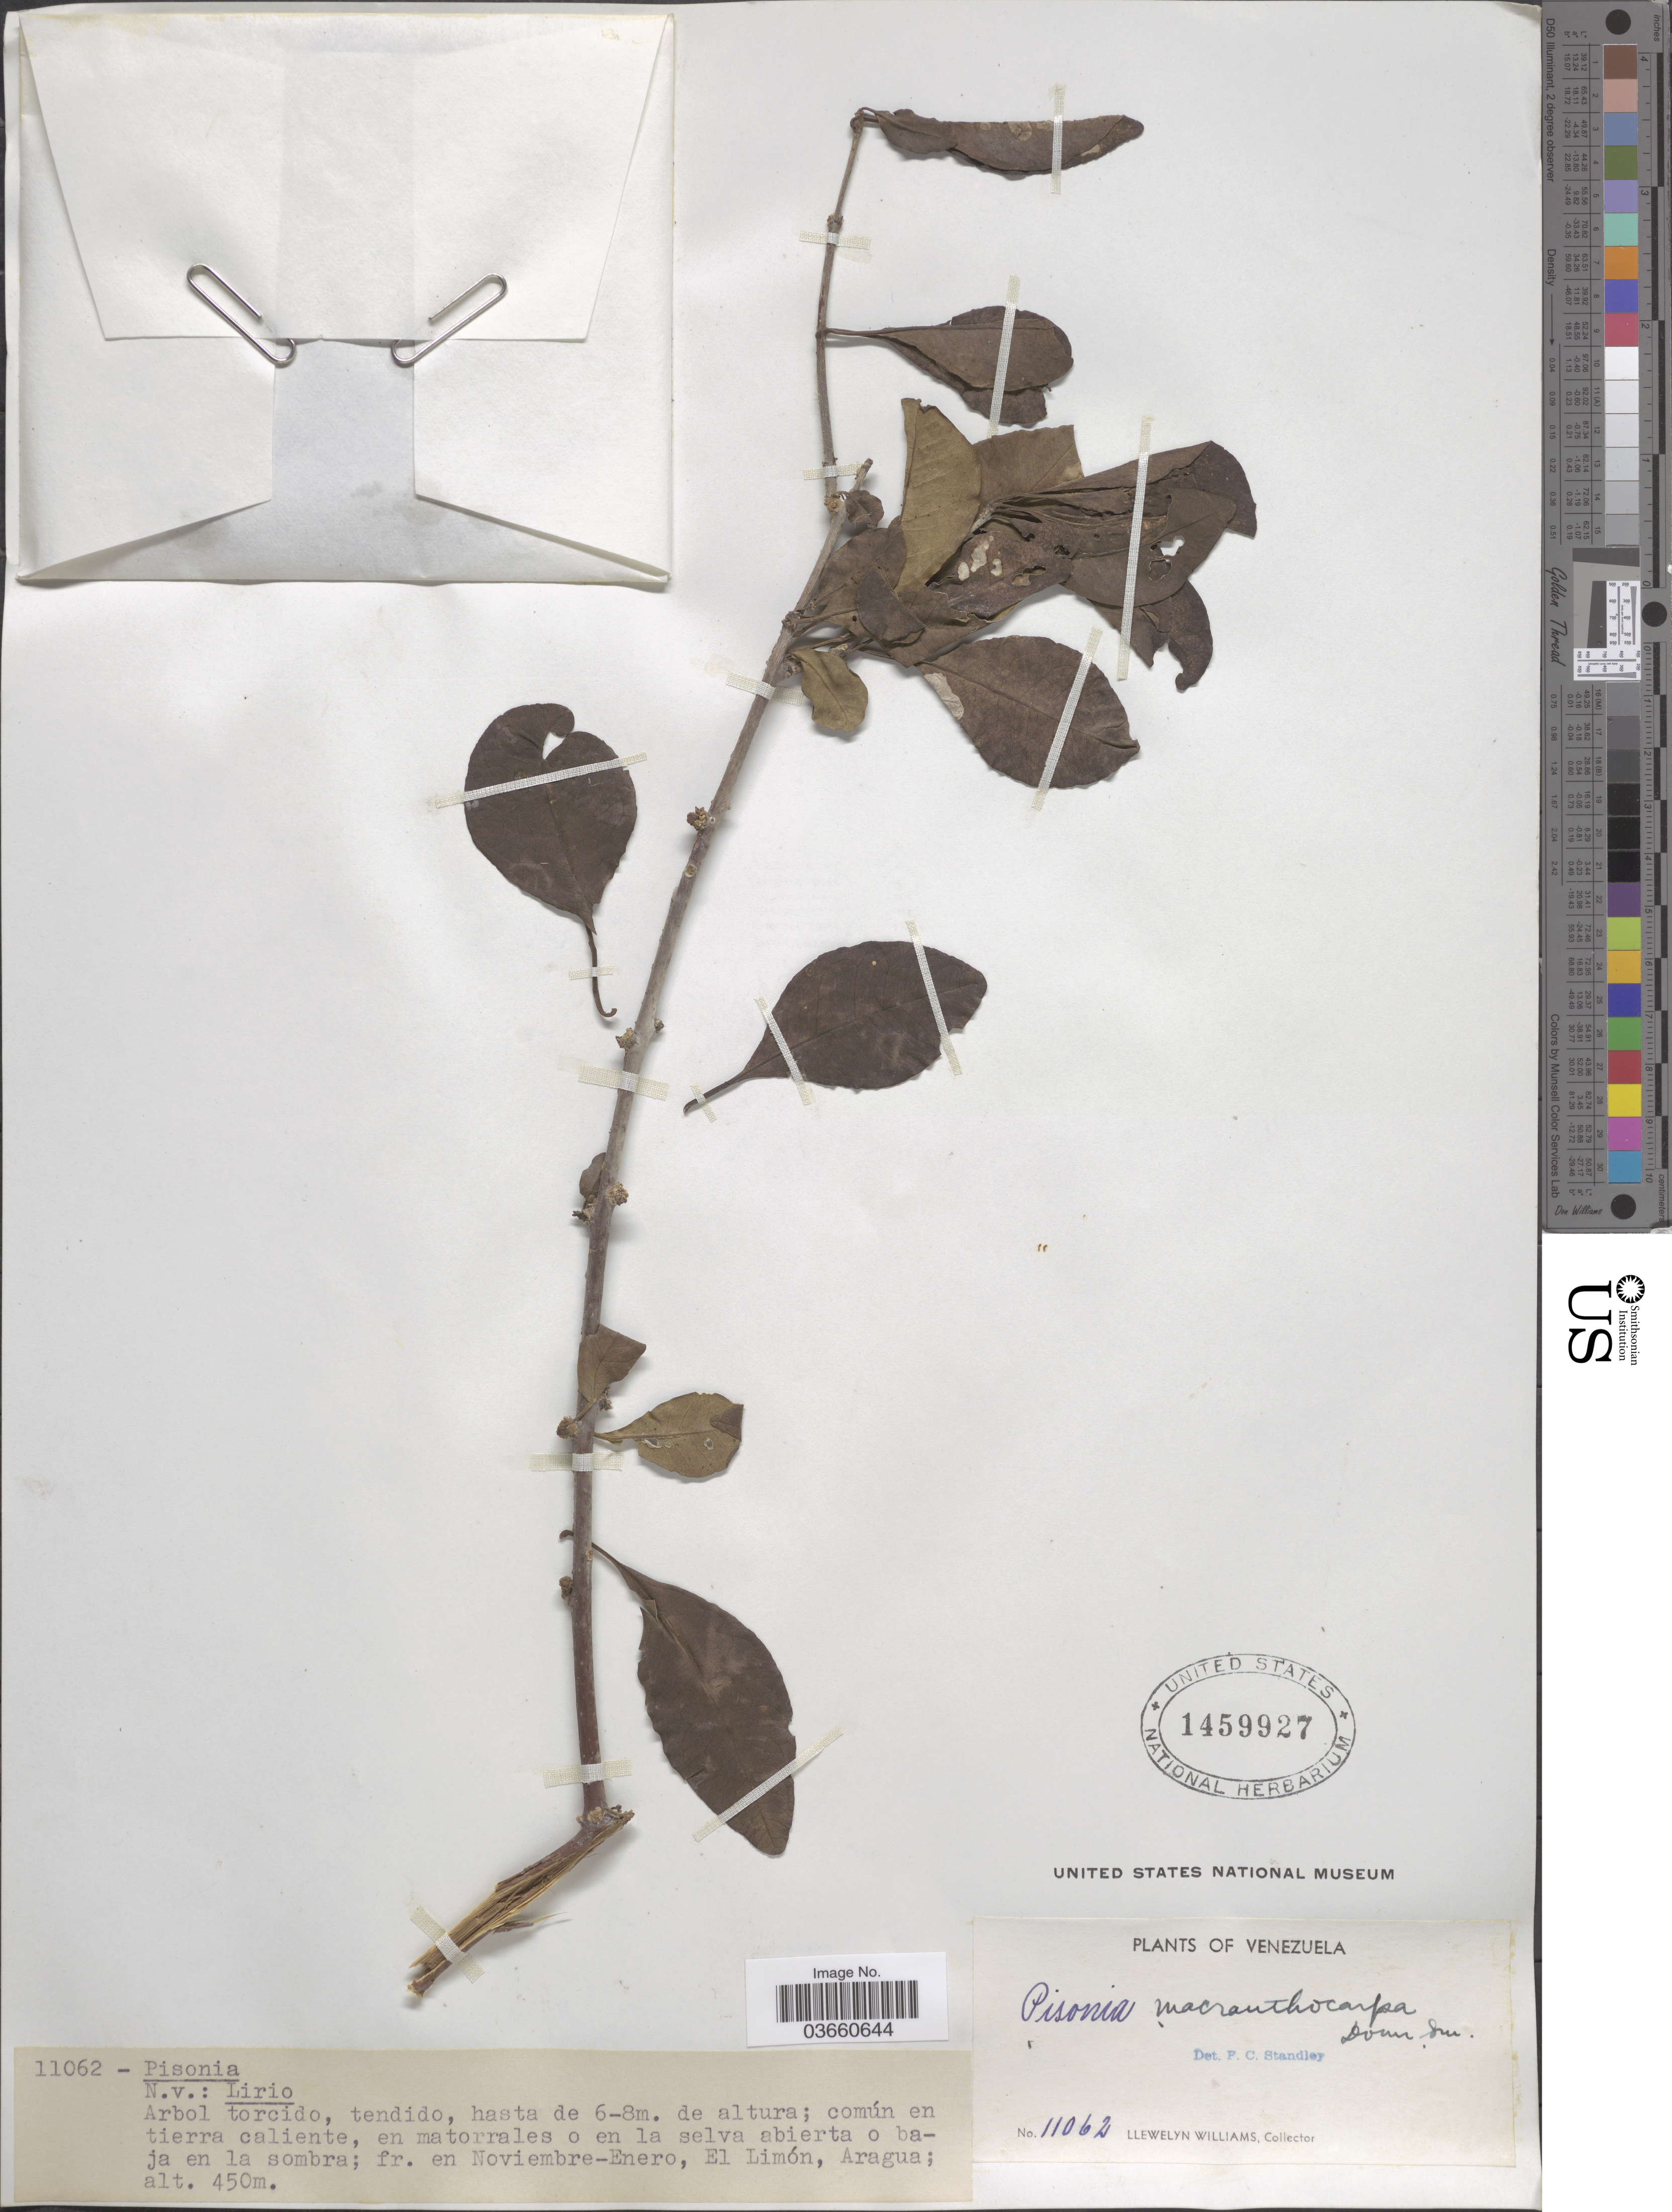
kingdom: Plantae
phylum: Tracheophyta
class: Magnoliopsida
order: Caryophyllales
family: Nyctaginaceae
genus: Pisonia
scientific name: Pisonia macranthocarpa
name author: (Donn. Sm.) Donn. Sm.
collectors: Ll. Williams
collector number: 11062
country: Venezuela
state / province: Aragua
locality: El Limón.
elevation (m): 450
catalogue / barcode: US 1459927